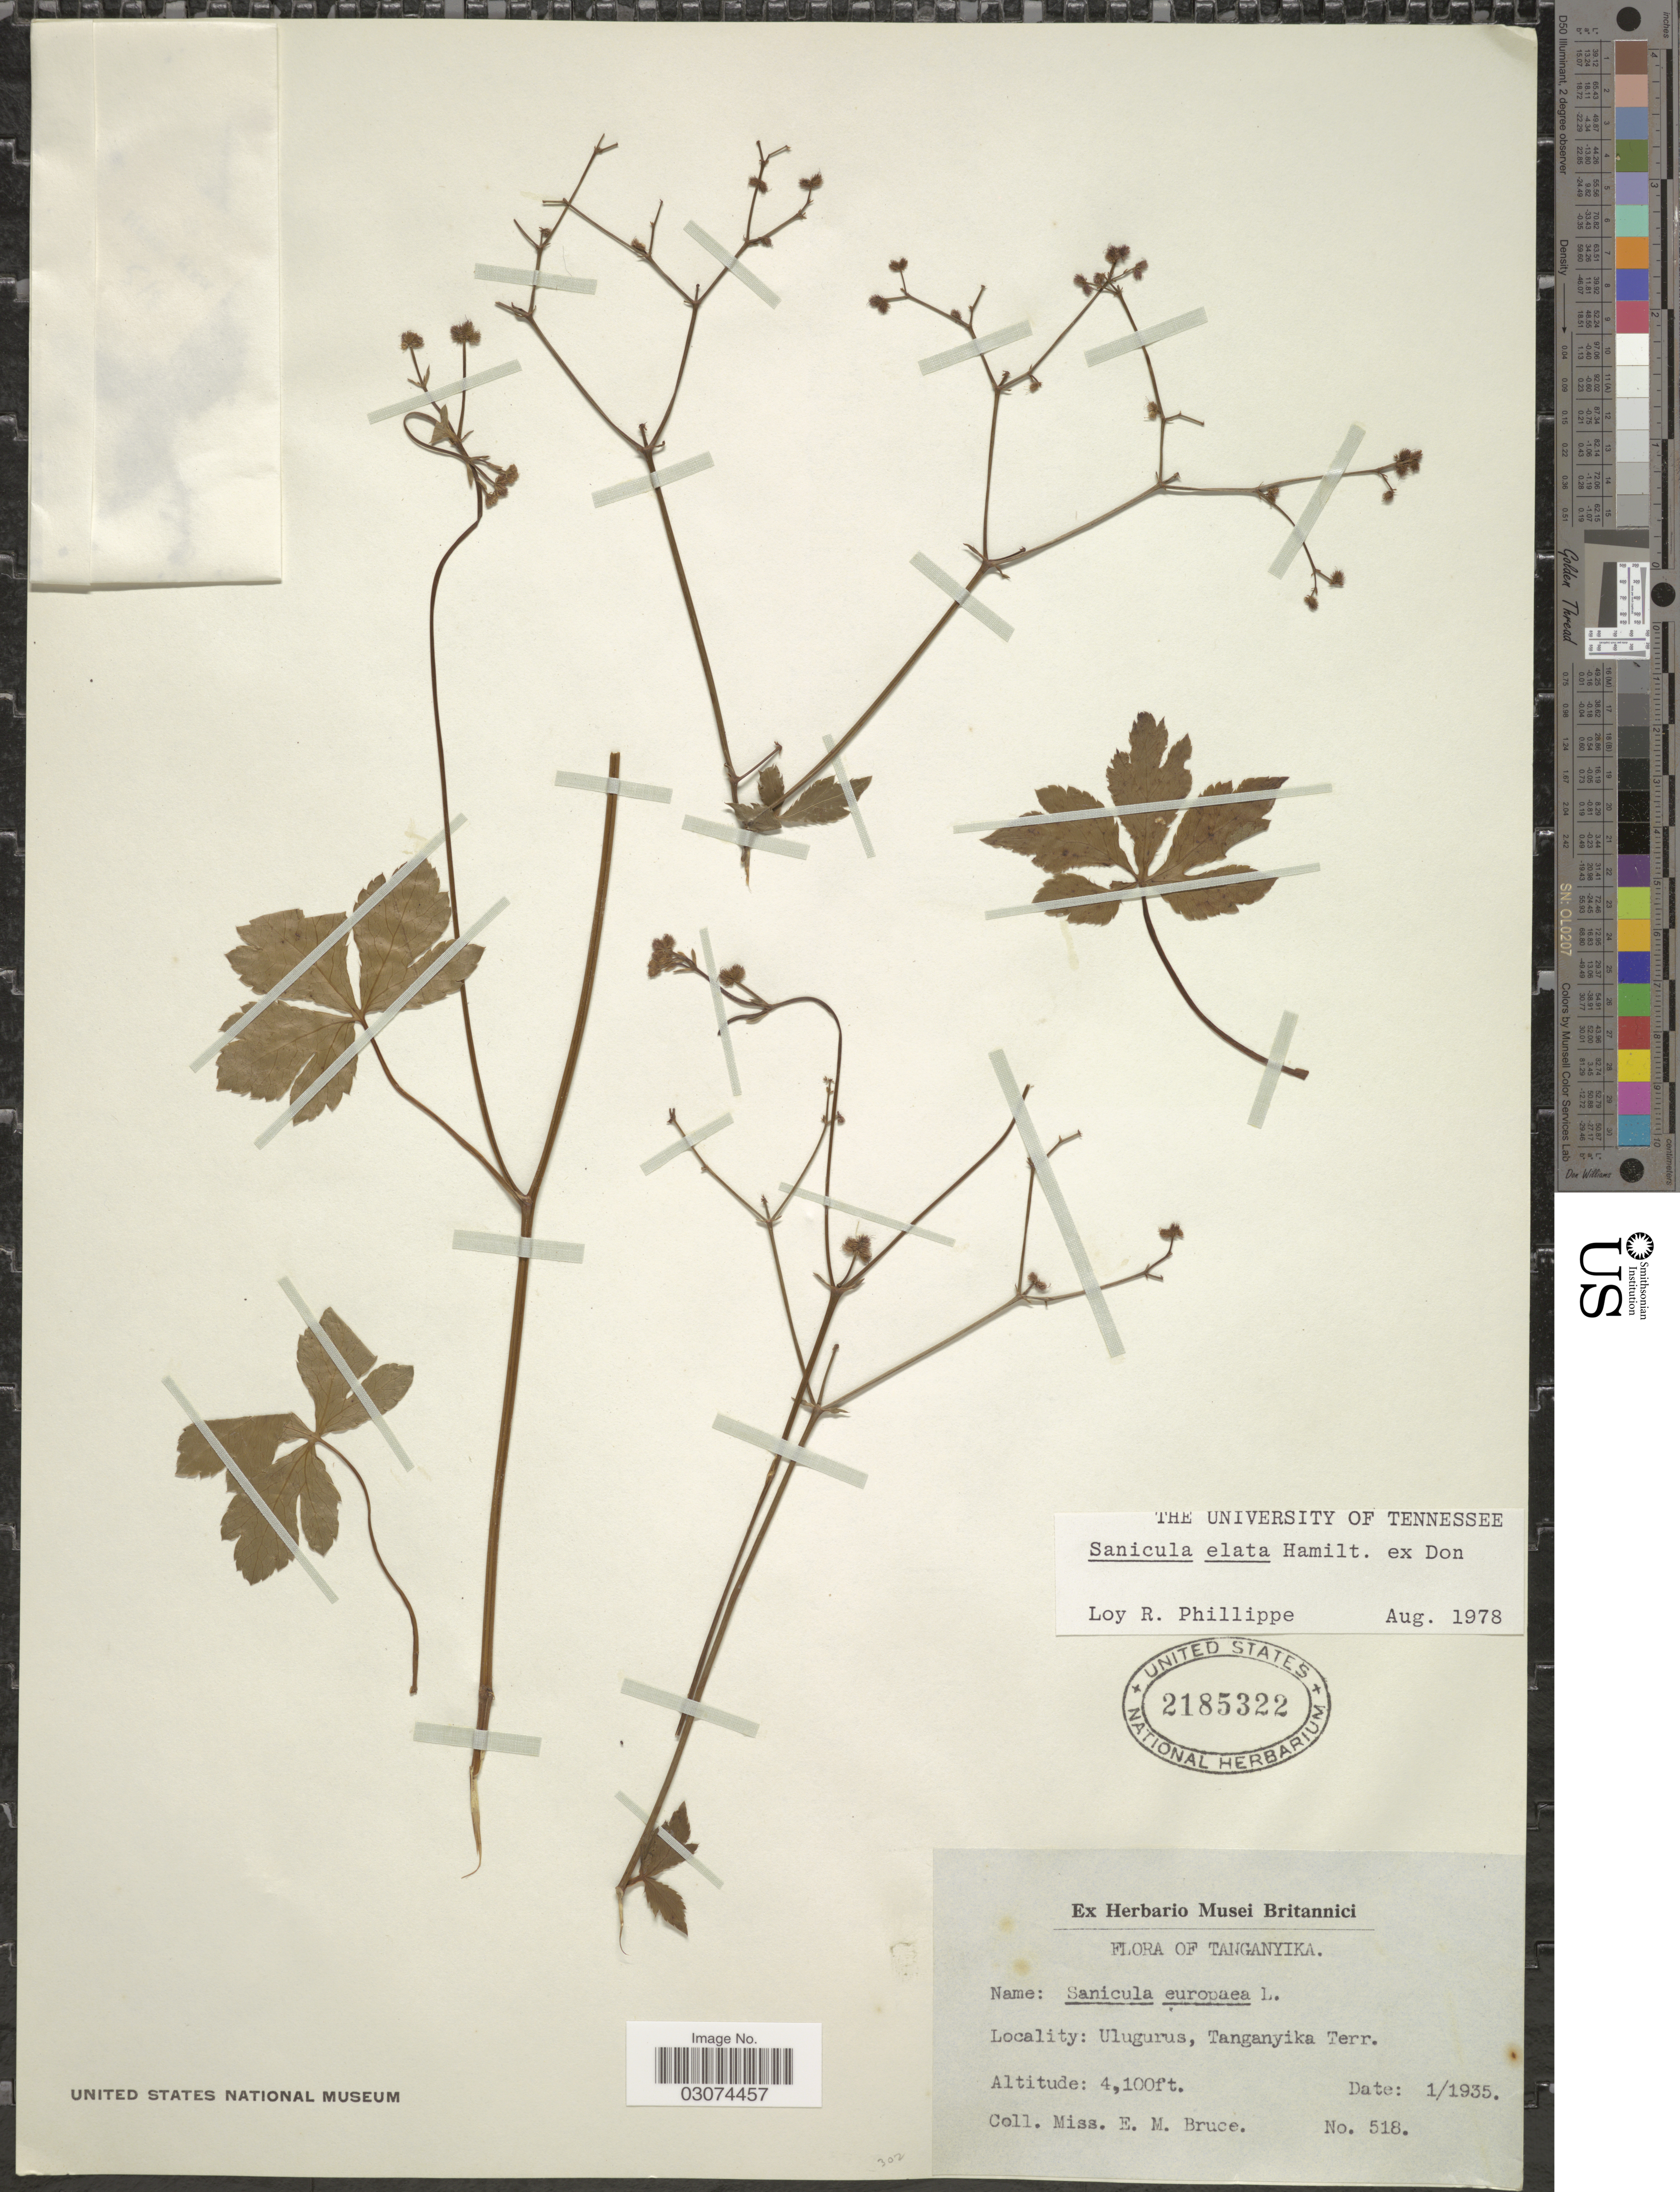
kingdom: Plantae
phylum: Tracheophyta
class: Magnoliopsida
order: Apiales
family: Apiaceae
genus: Sanicula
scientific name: Sanicula elata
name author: Buch.-Ham. ex D. Don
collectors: E. Bruce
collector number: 518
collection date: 1935-01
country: Tanzania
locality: Tanganyika Terr. Ulugurus.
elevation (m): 1250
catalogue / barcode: US 2185322